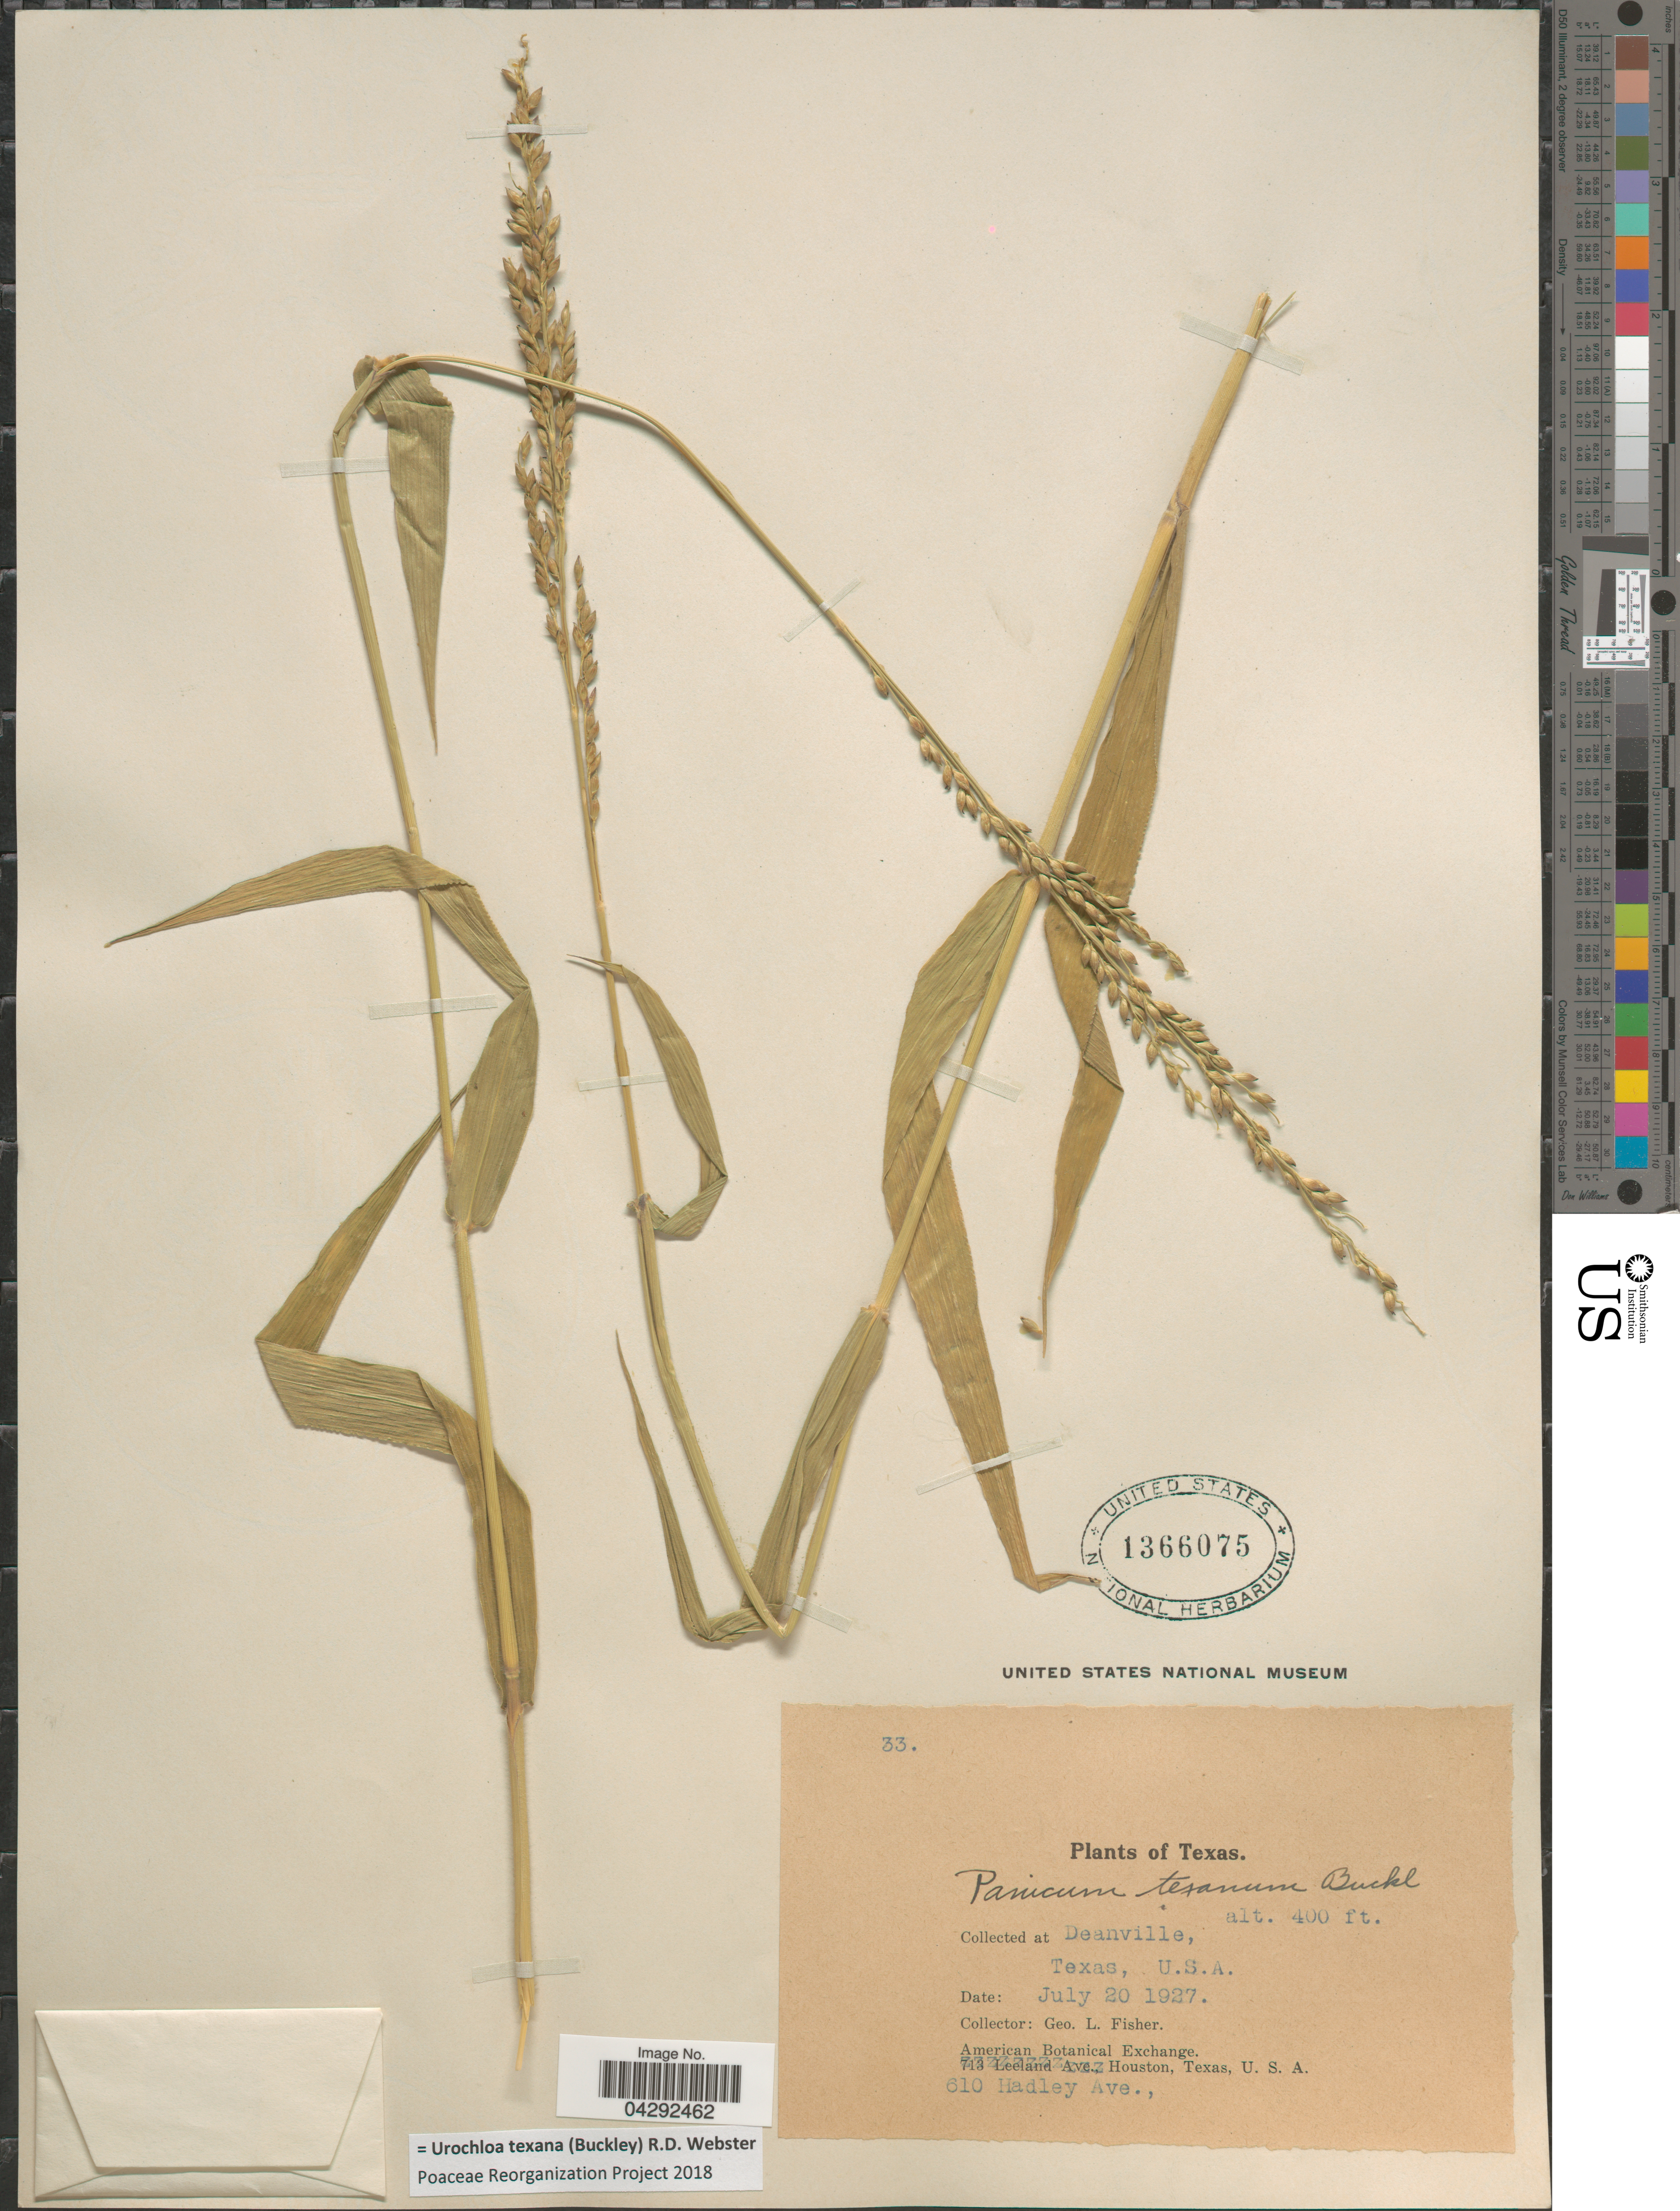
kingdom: Plantae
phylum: Tracheophyta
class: Liliopsida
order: Poales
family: Poaceae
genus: Urochloa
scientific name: Urochloa texana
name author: (Buckley) R.D. Webster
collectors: G. L. Fisher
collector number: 33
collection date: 1927-07-20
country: United States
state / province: Texas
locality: Deanville.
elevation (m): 122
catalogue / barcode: US 1366075